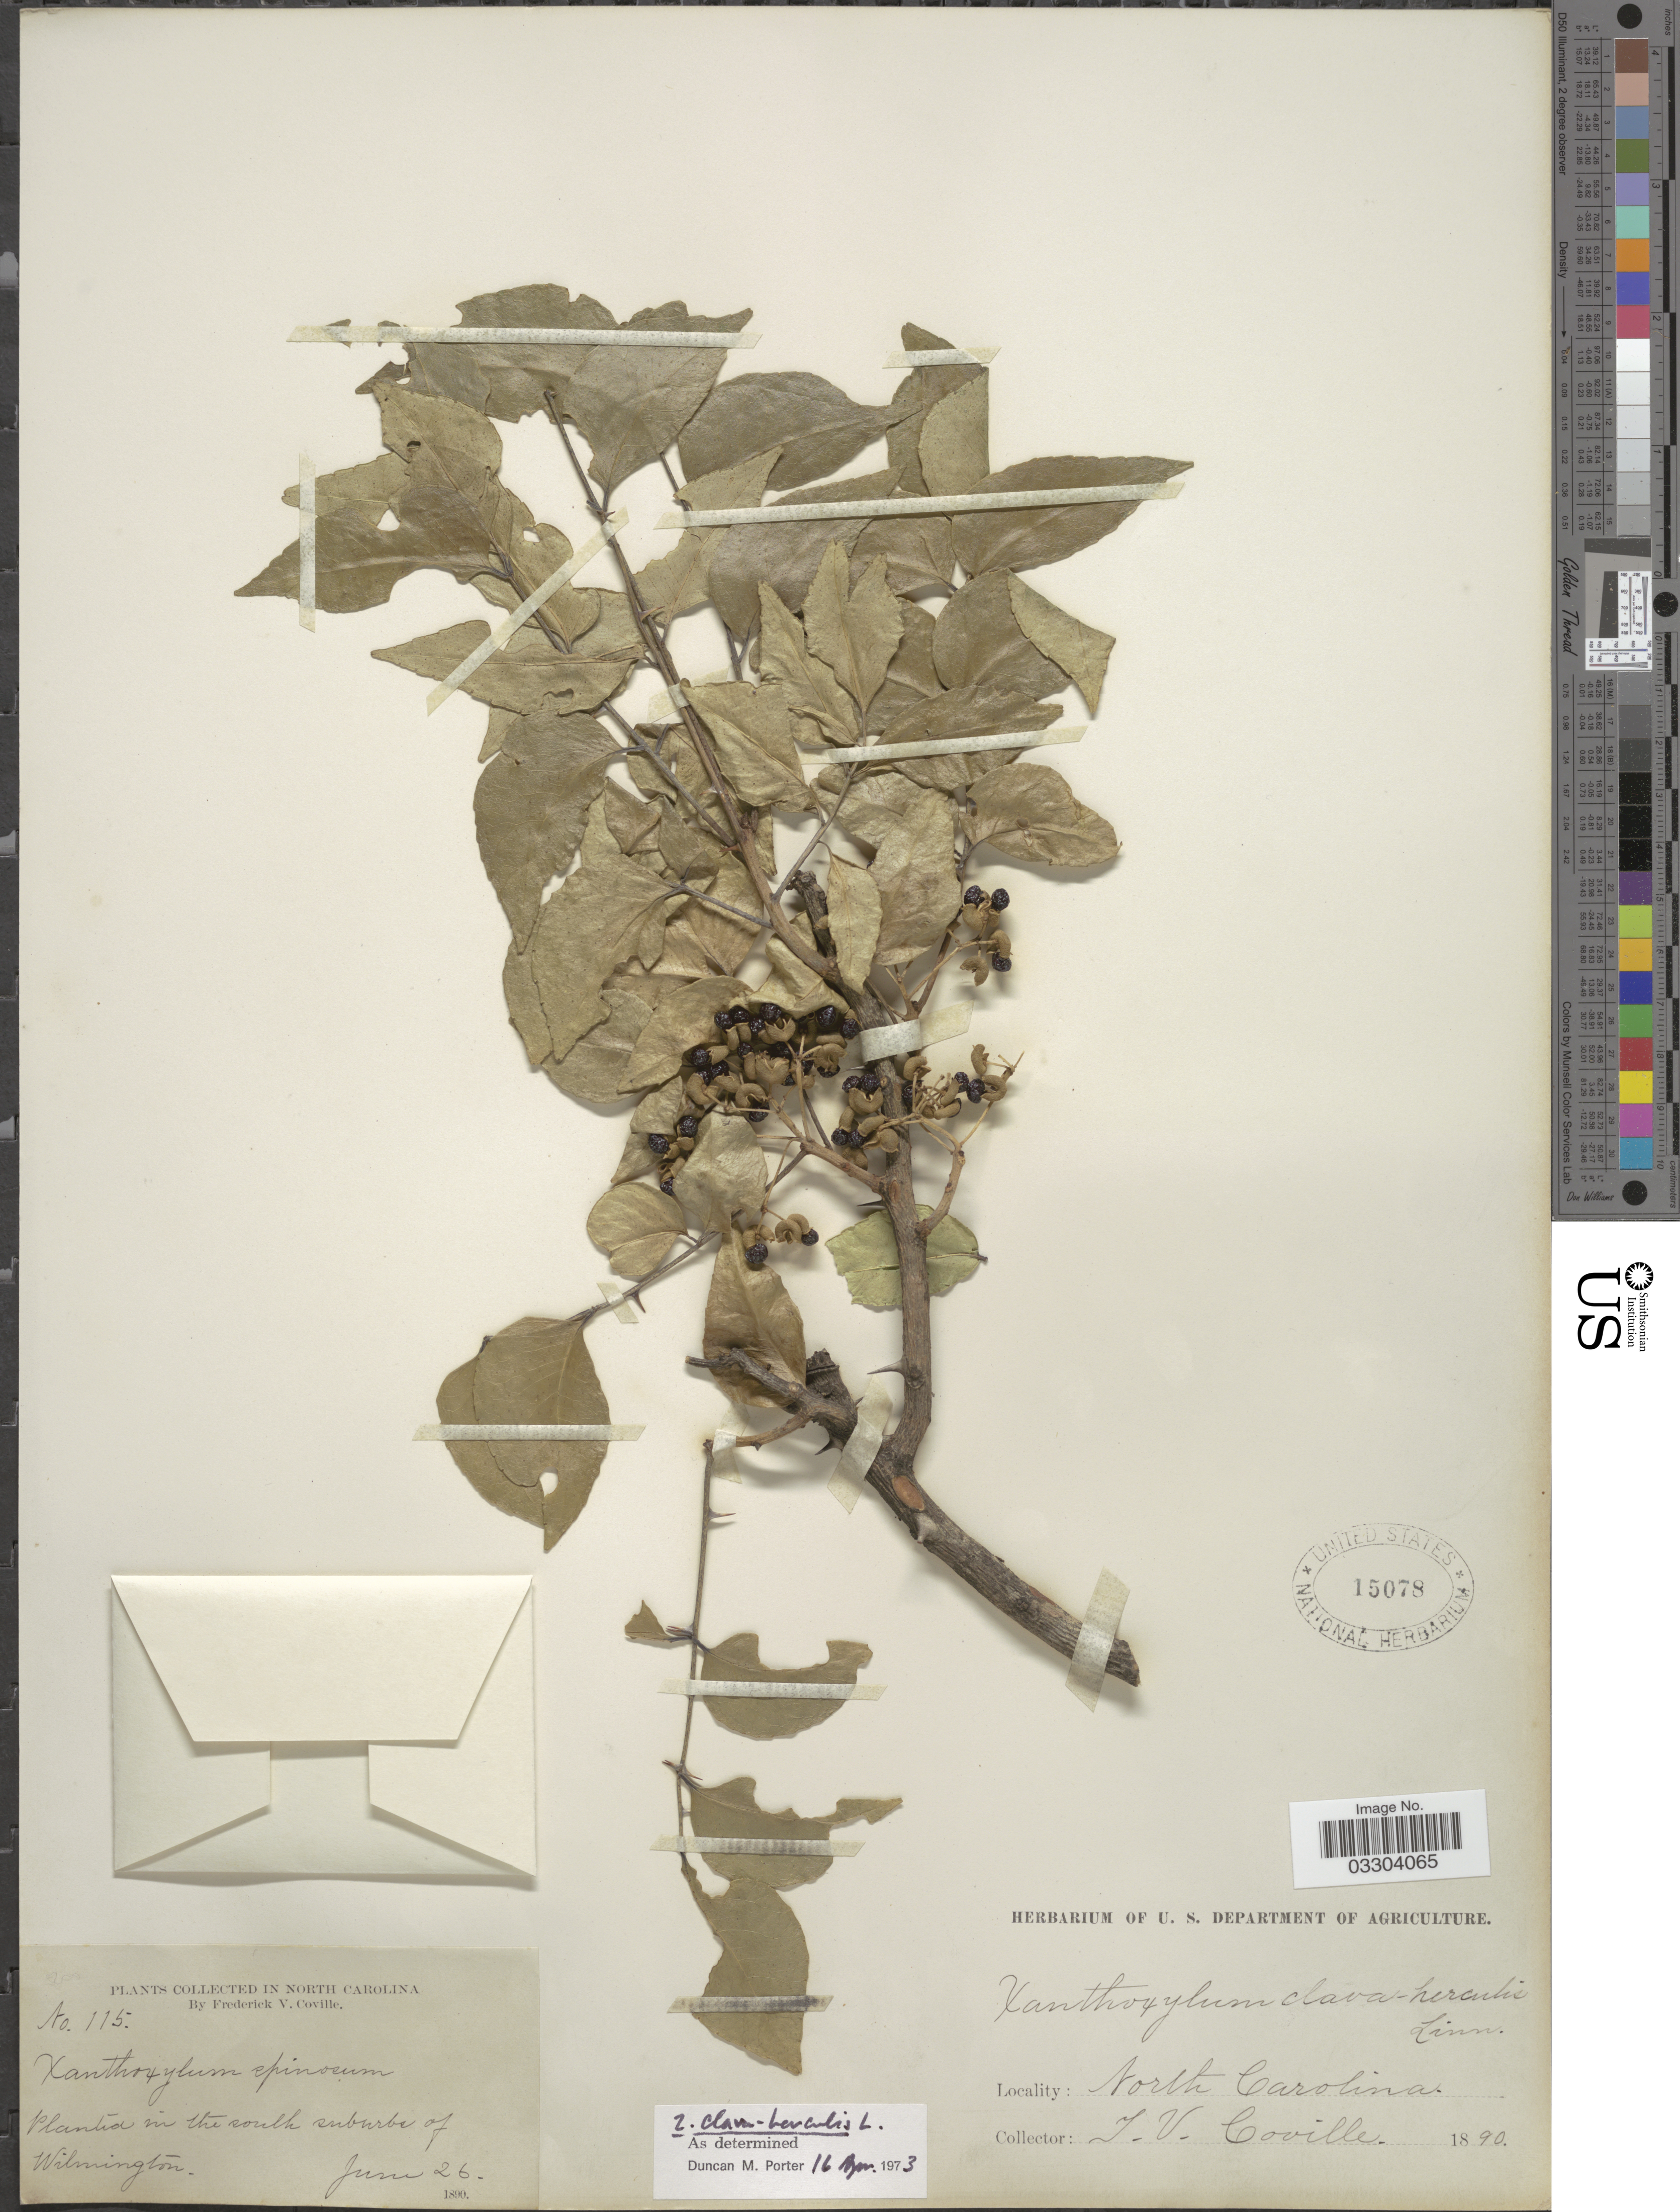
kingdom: Plantae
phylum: Tracheophyta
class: Magnoliopsida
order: Sapindales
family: Rutaceae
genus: Zanthoxylum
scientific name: Zanthoxylum clava-herculis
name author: L.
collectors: F. V. Coville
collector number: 115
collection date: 1890-06-26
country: United States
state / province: North Carolina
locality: Planted in the south suburbs of Wilmington.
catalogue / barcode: US 15078